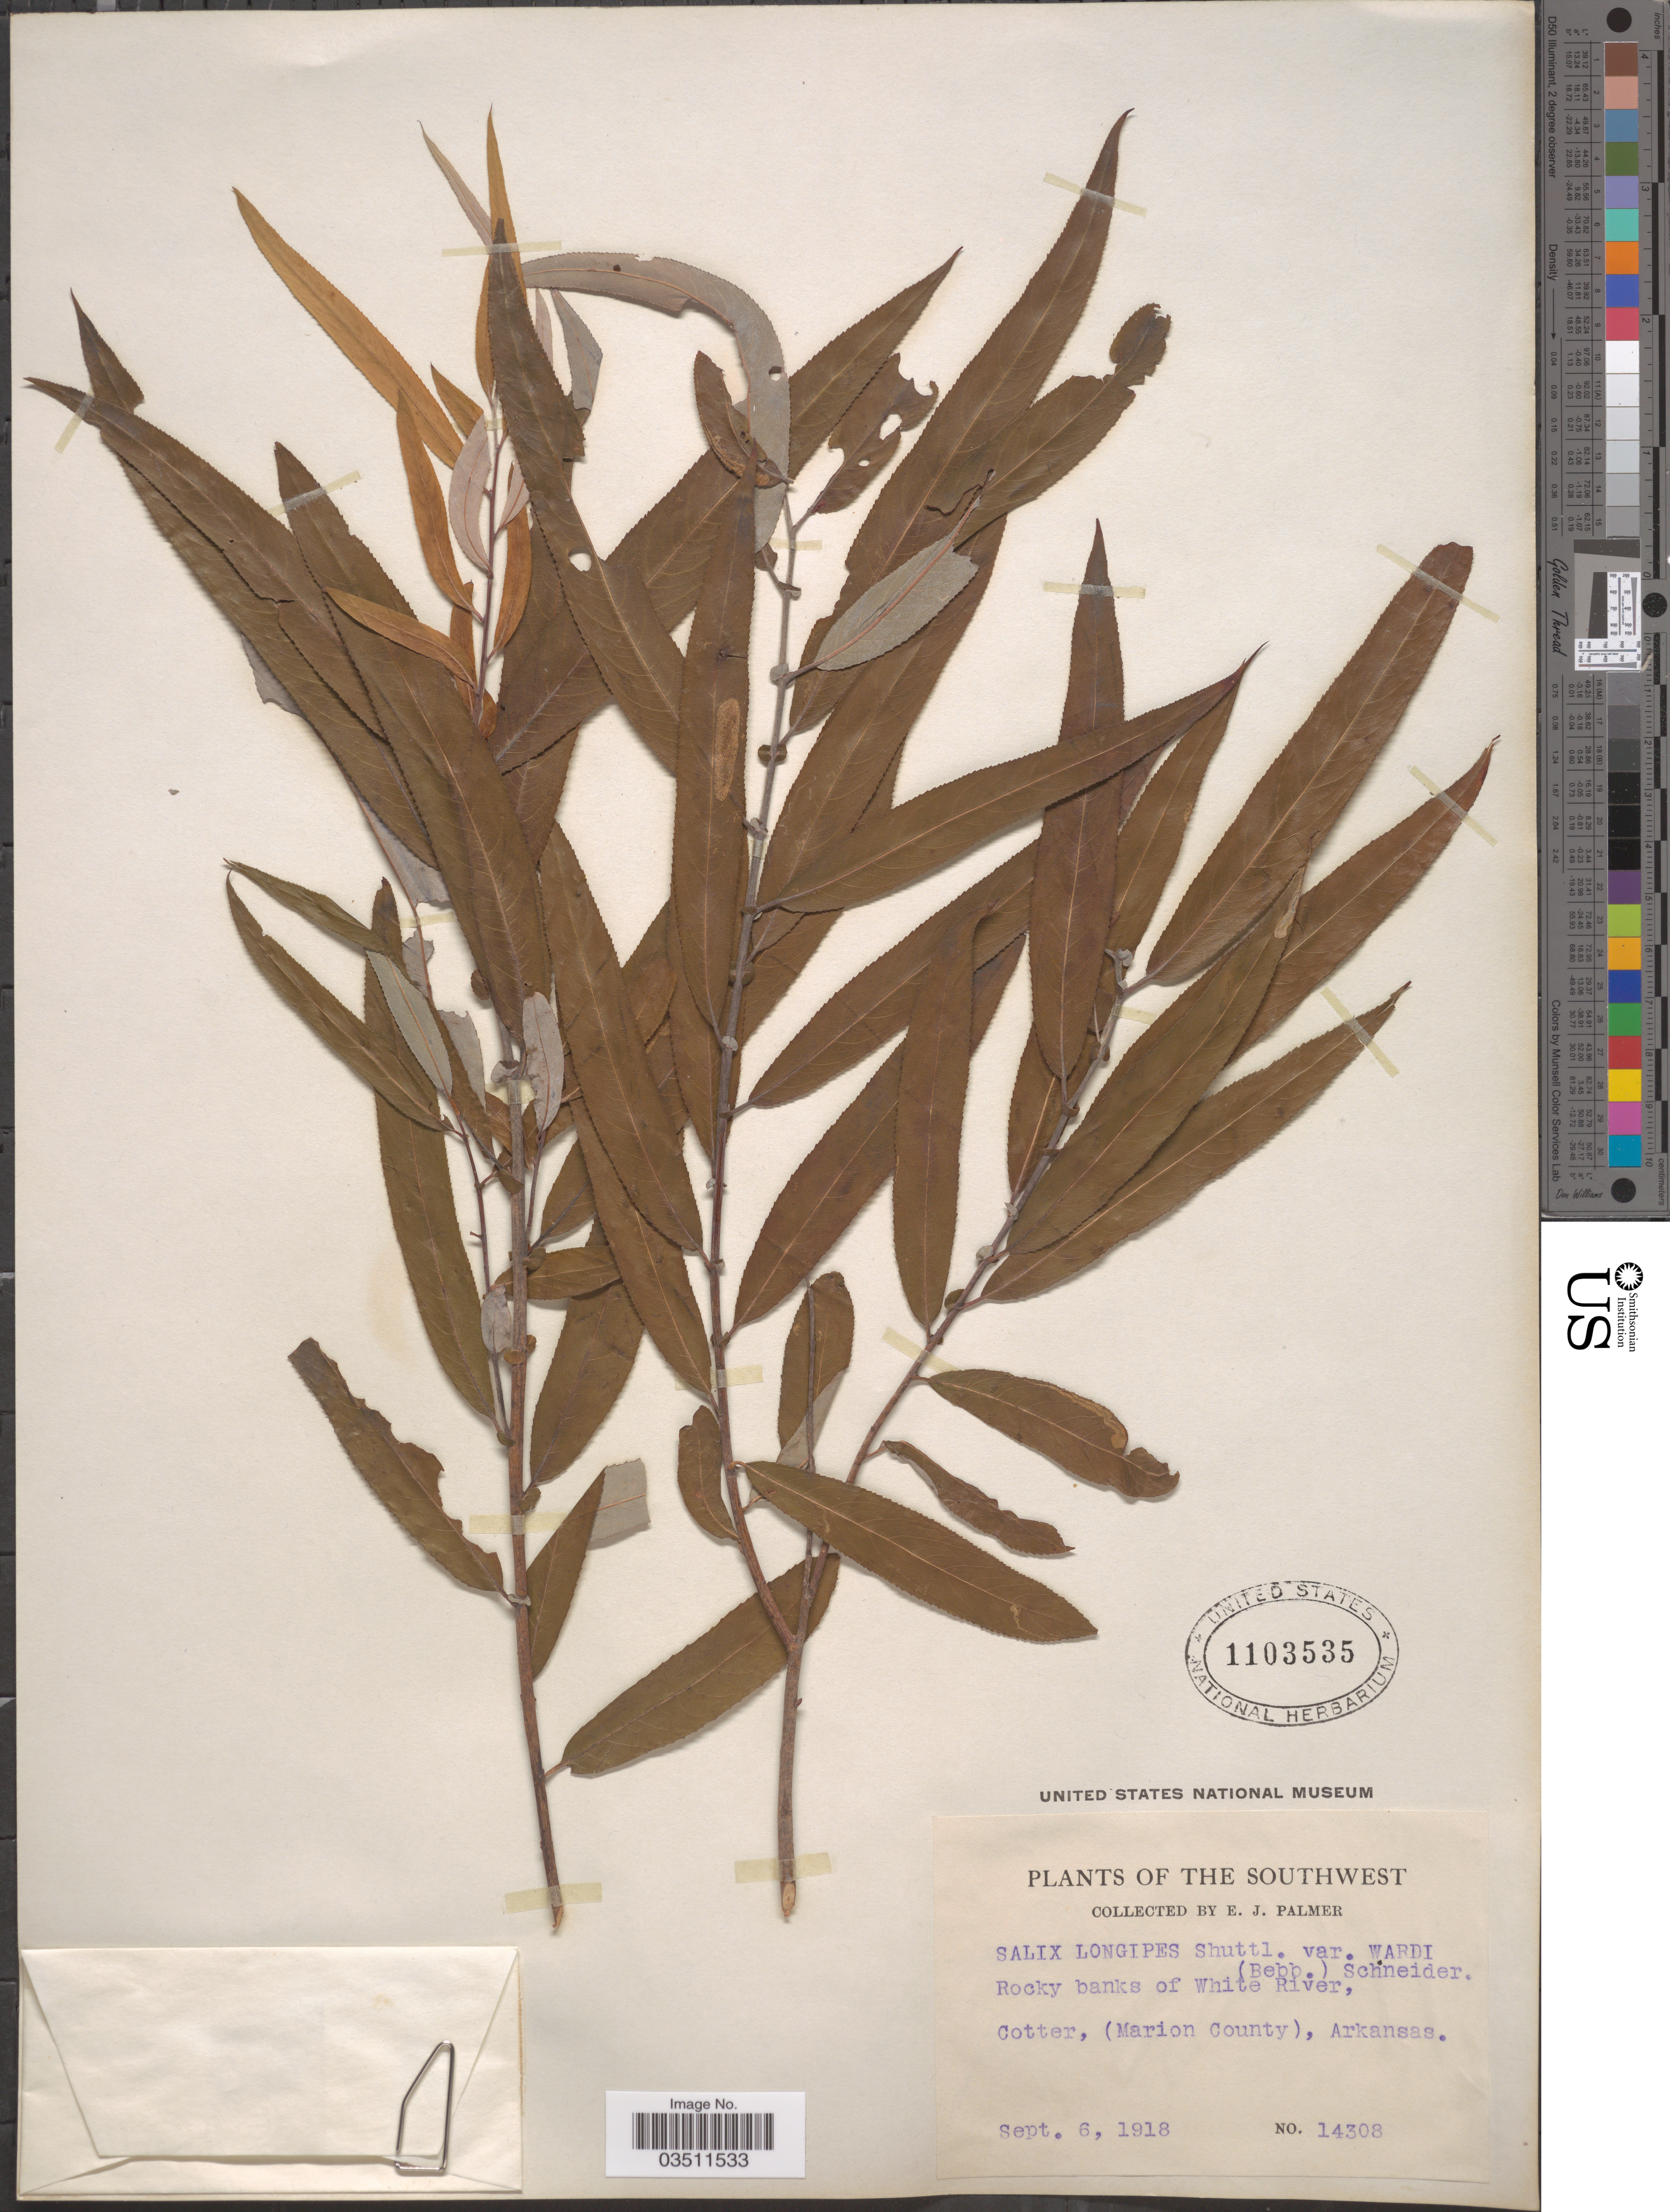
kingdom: Plantae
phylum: Tracheophyta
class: Magnoliopsida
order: Malpighiales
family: Salicaceae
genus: Salix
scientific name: Salix longipes var. wardii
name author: C.K. Schneid.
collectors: E. J. Palmer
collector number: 14308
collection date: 1918-09-06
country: United States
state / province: Arkansas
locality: The Southwest. Rocky banks of White River, Cotter, (Marion County).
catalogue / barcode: US 1103535